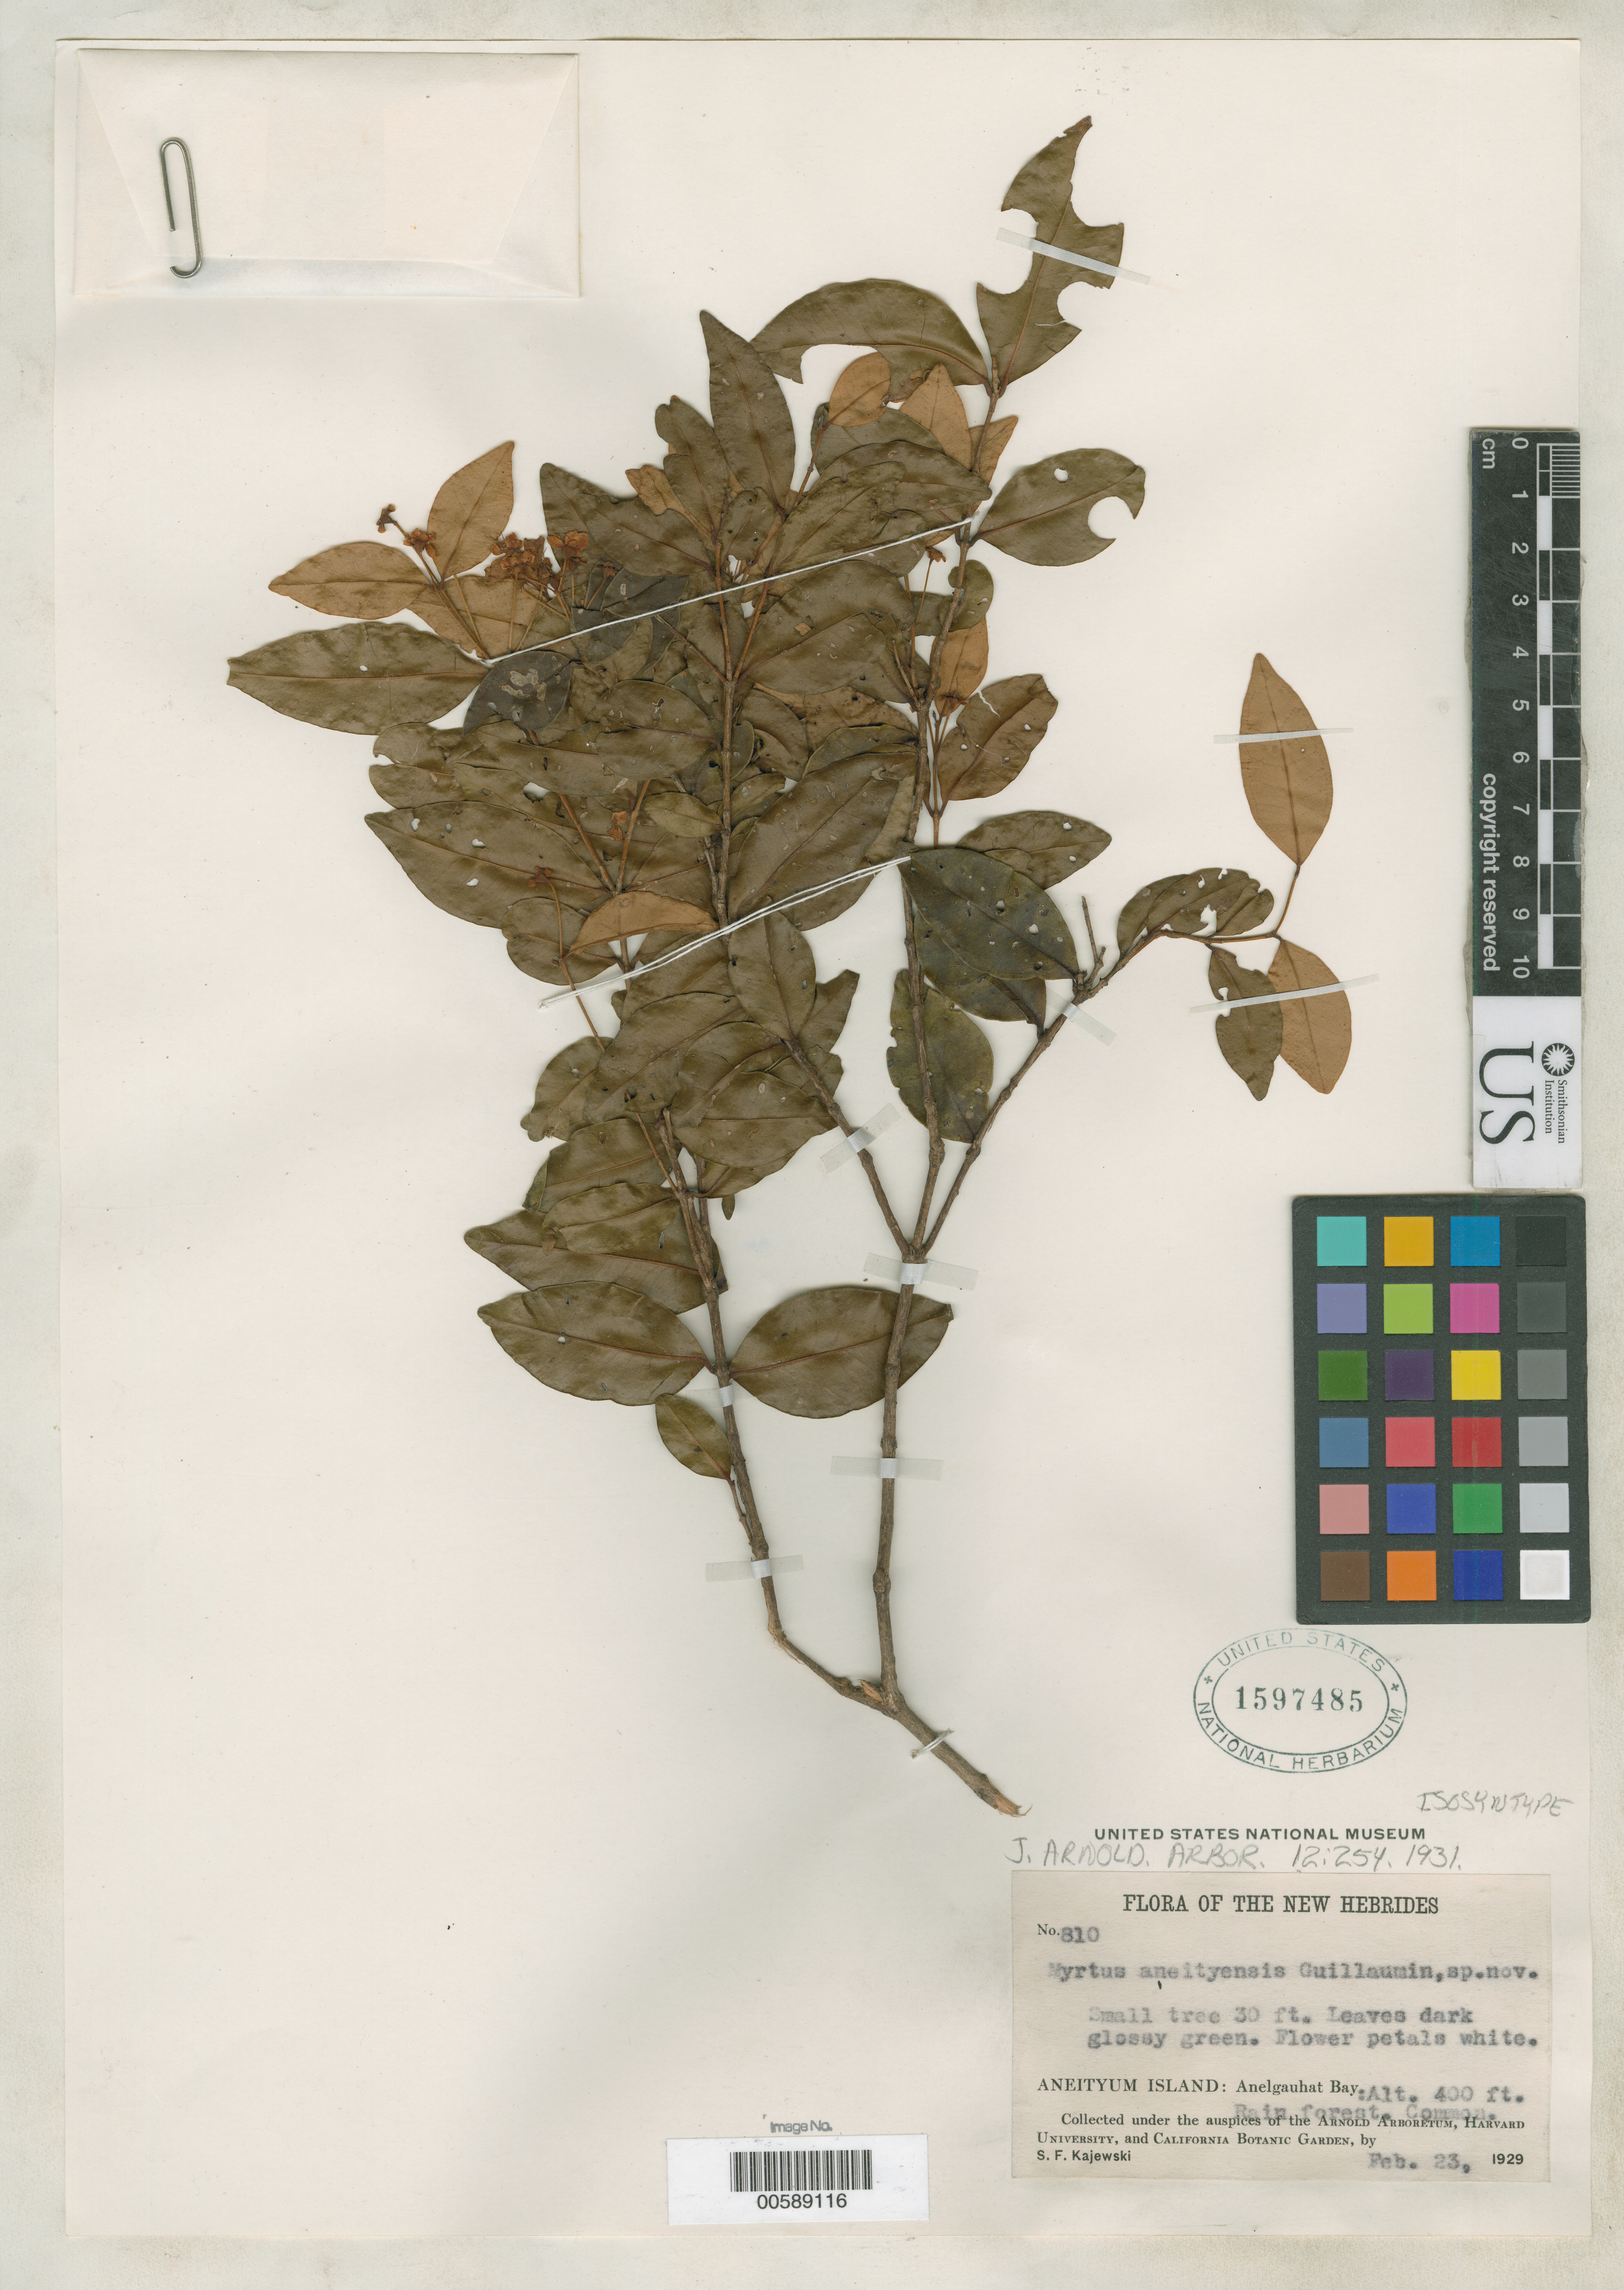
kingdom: Plantae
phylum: Tracheophyta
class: Magnoliopsida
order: Myrtales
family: Myrtaceae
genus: Myrtus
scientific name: Myrtus aneityensis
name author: Guillaumin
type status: Isosyntype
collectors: S. Kajewski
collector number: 810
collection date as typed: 23 Feb 1929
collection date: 1929-02-23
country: Vanuatu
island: Anatom [Aneityum]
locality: Anelgauhat Bay.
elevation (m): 122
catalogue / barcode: US 1597485